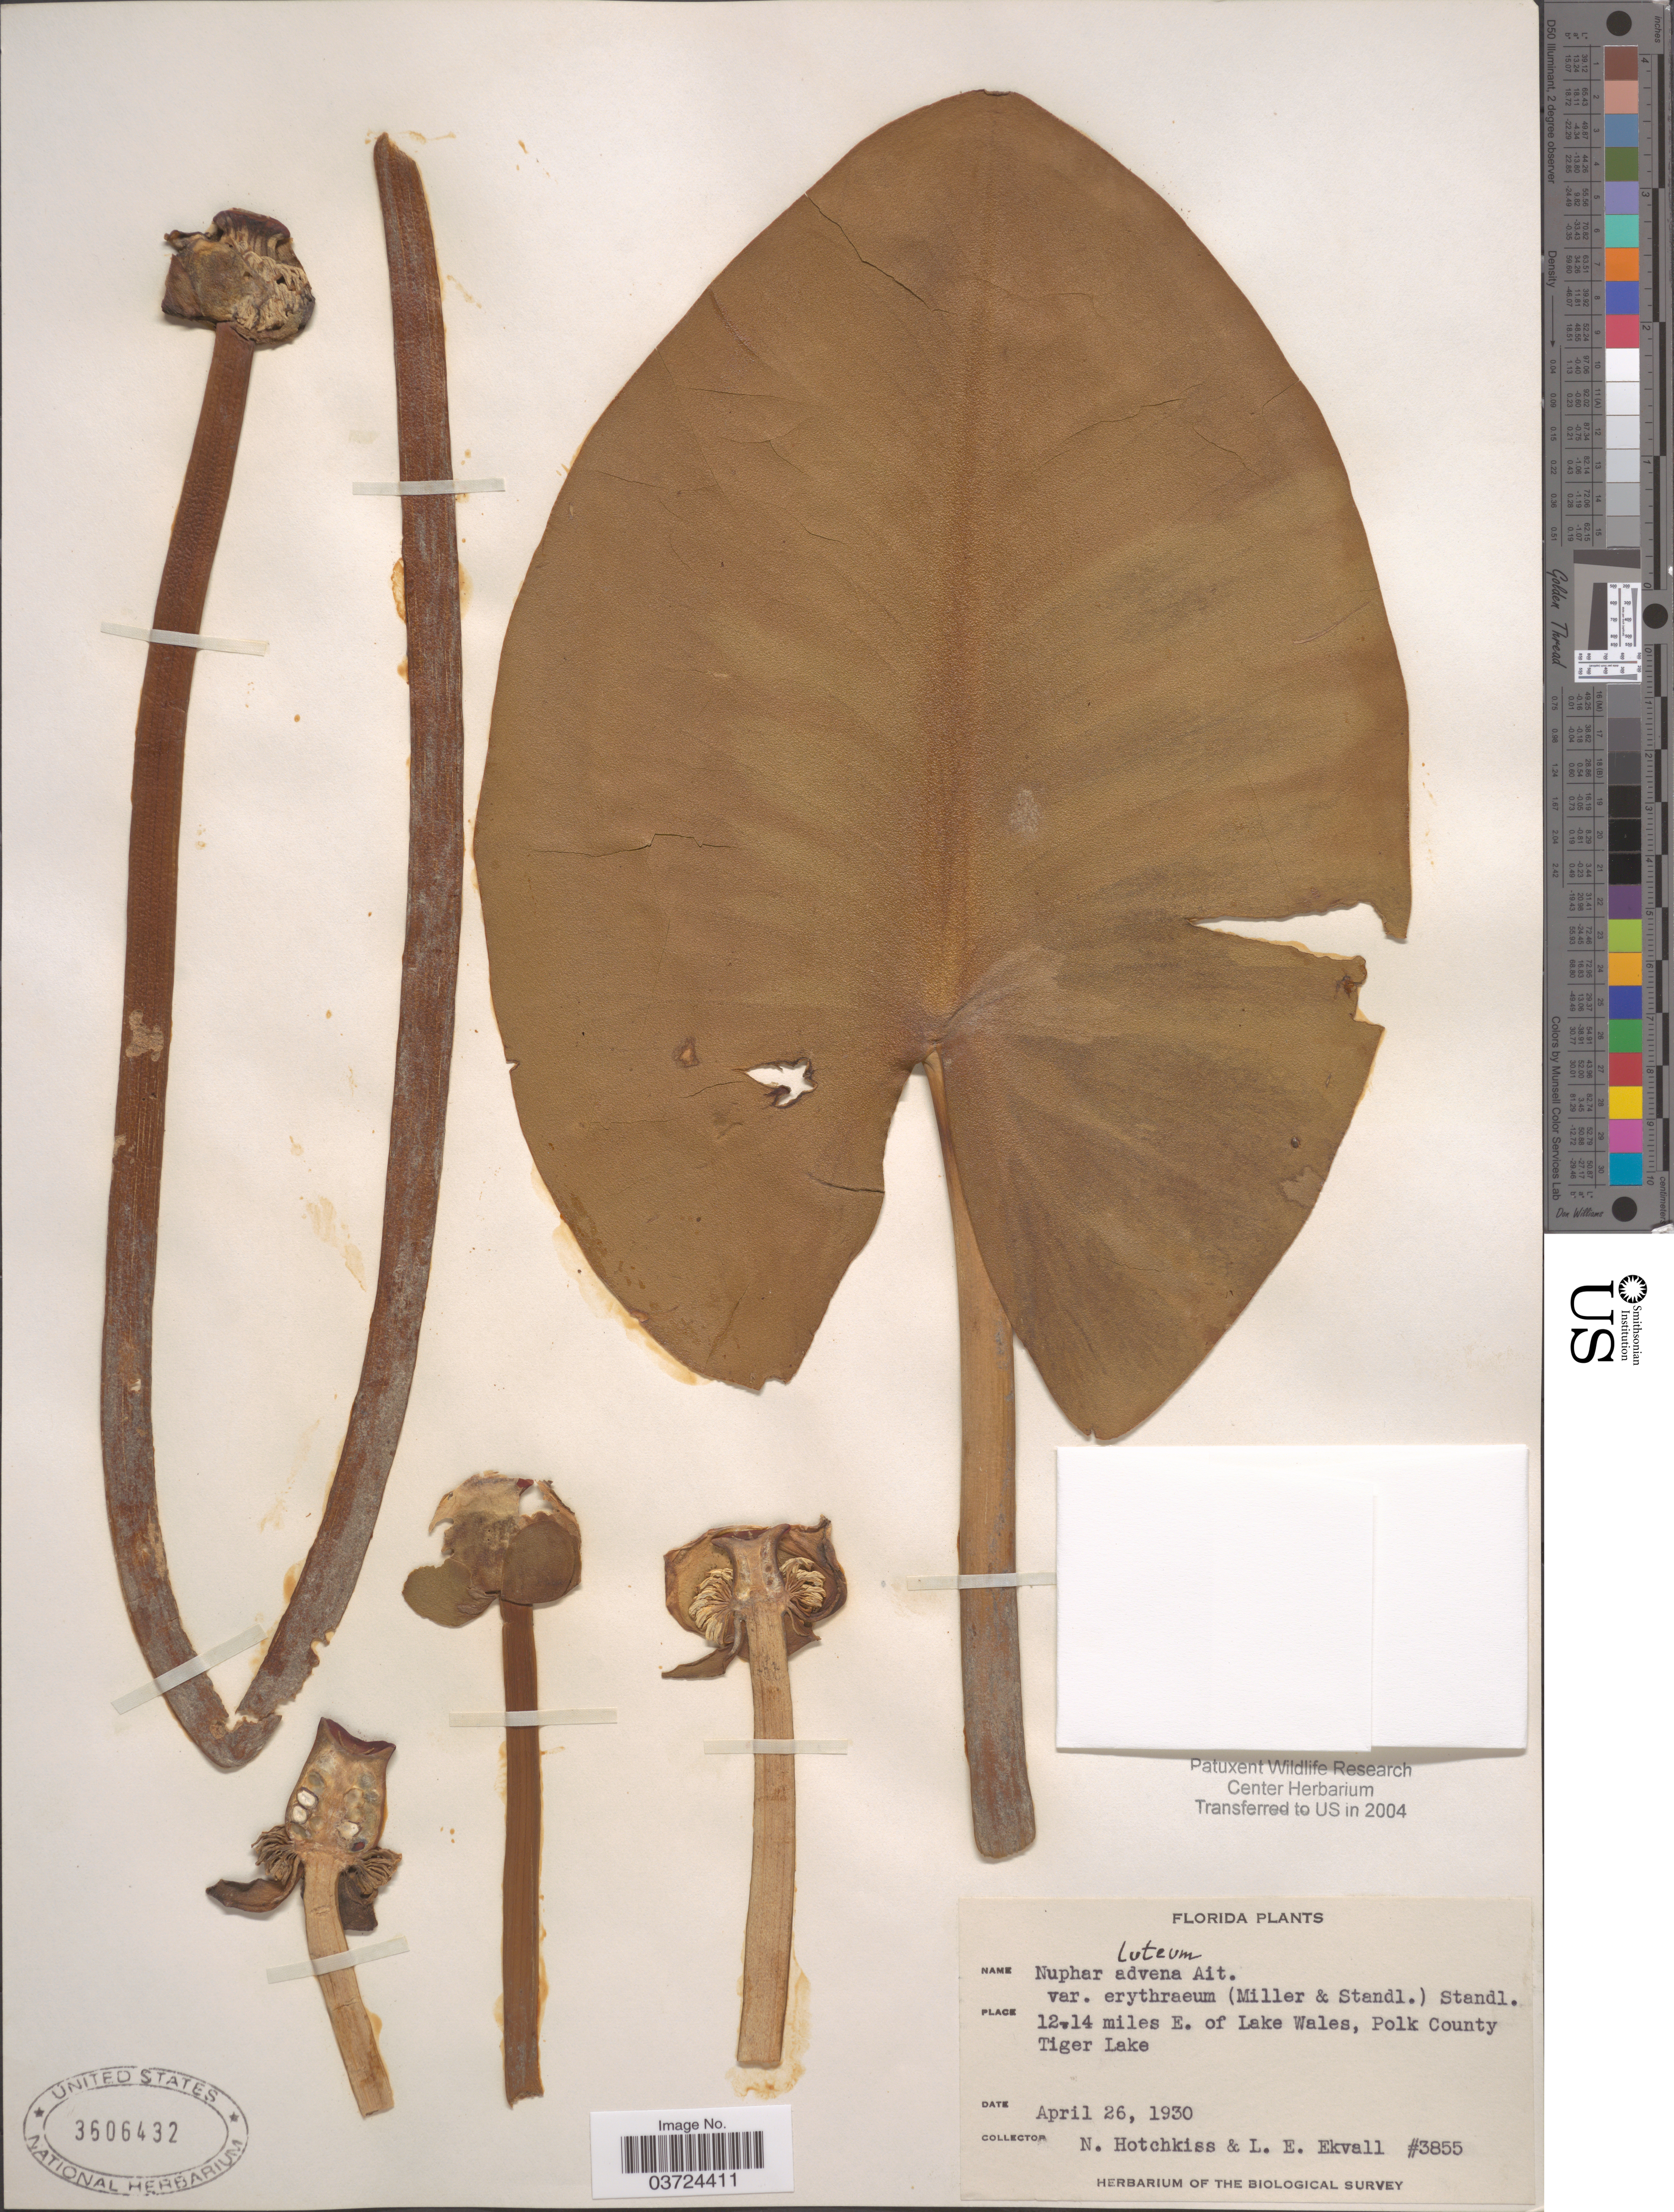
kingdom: Plantae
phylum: Tracheophyta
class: Magnoliopsida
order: Nymphaeales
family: Nymphaeaceae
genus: Nuphar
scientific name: Nuphar lutea subsp. advena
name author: (L.) Kartesz & Gandhi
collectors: N. Hotchkiss & L. Ekvall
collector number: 3855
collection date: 1930-04-26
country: United States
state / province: Florida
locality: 12-14 miles E. of Lake Wales, Polk County Tiger Lake.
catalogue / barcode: US 3606432